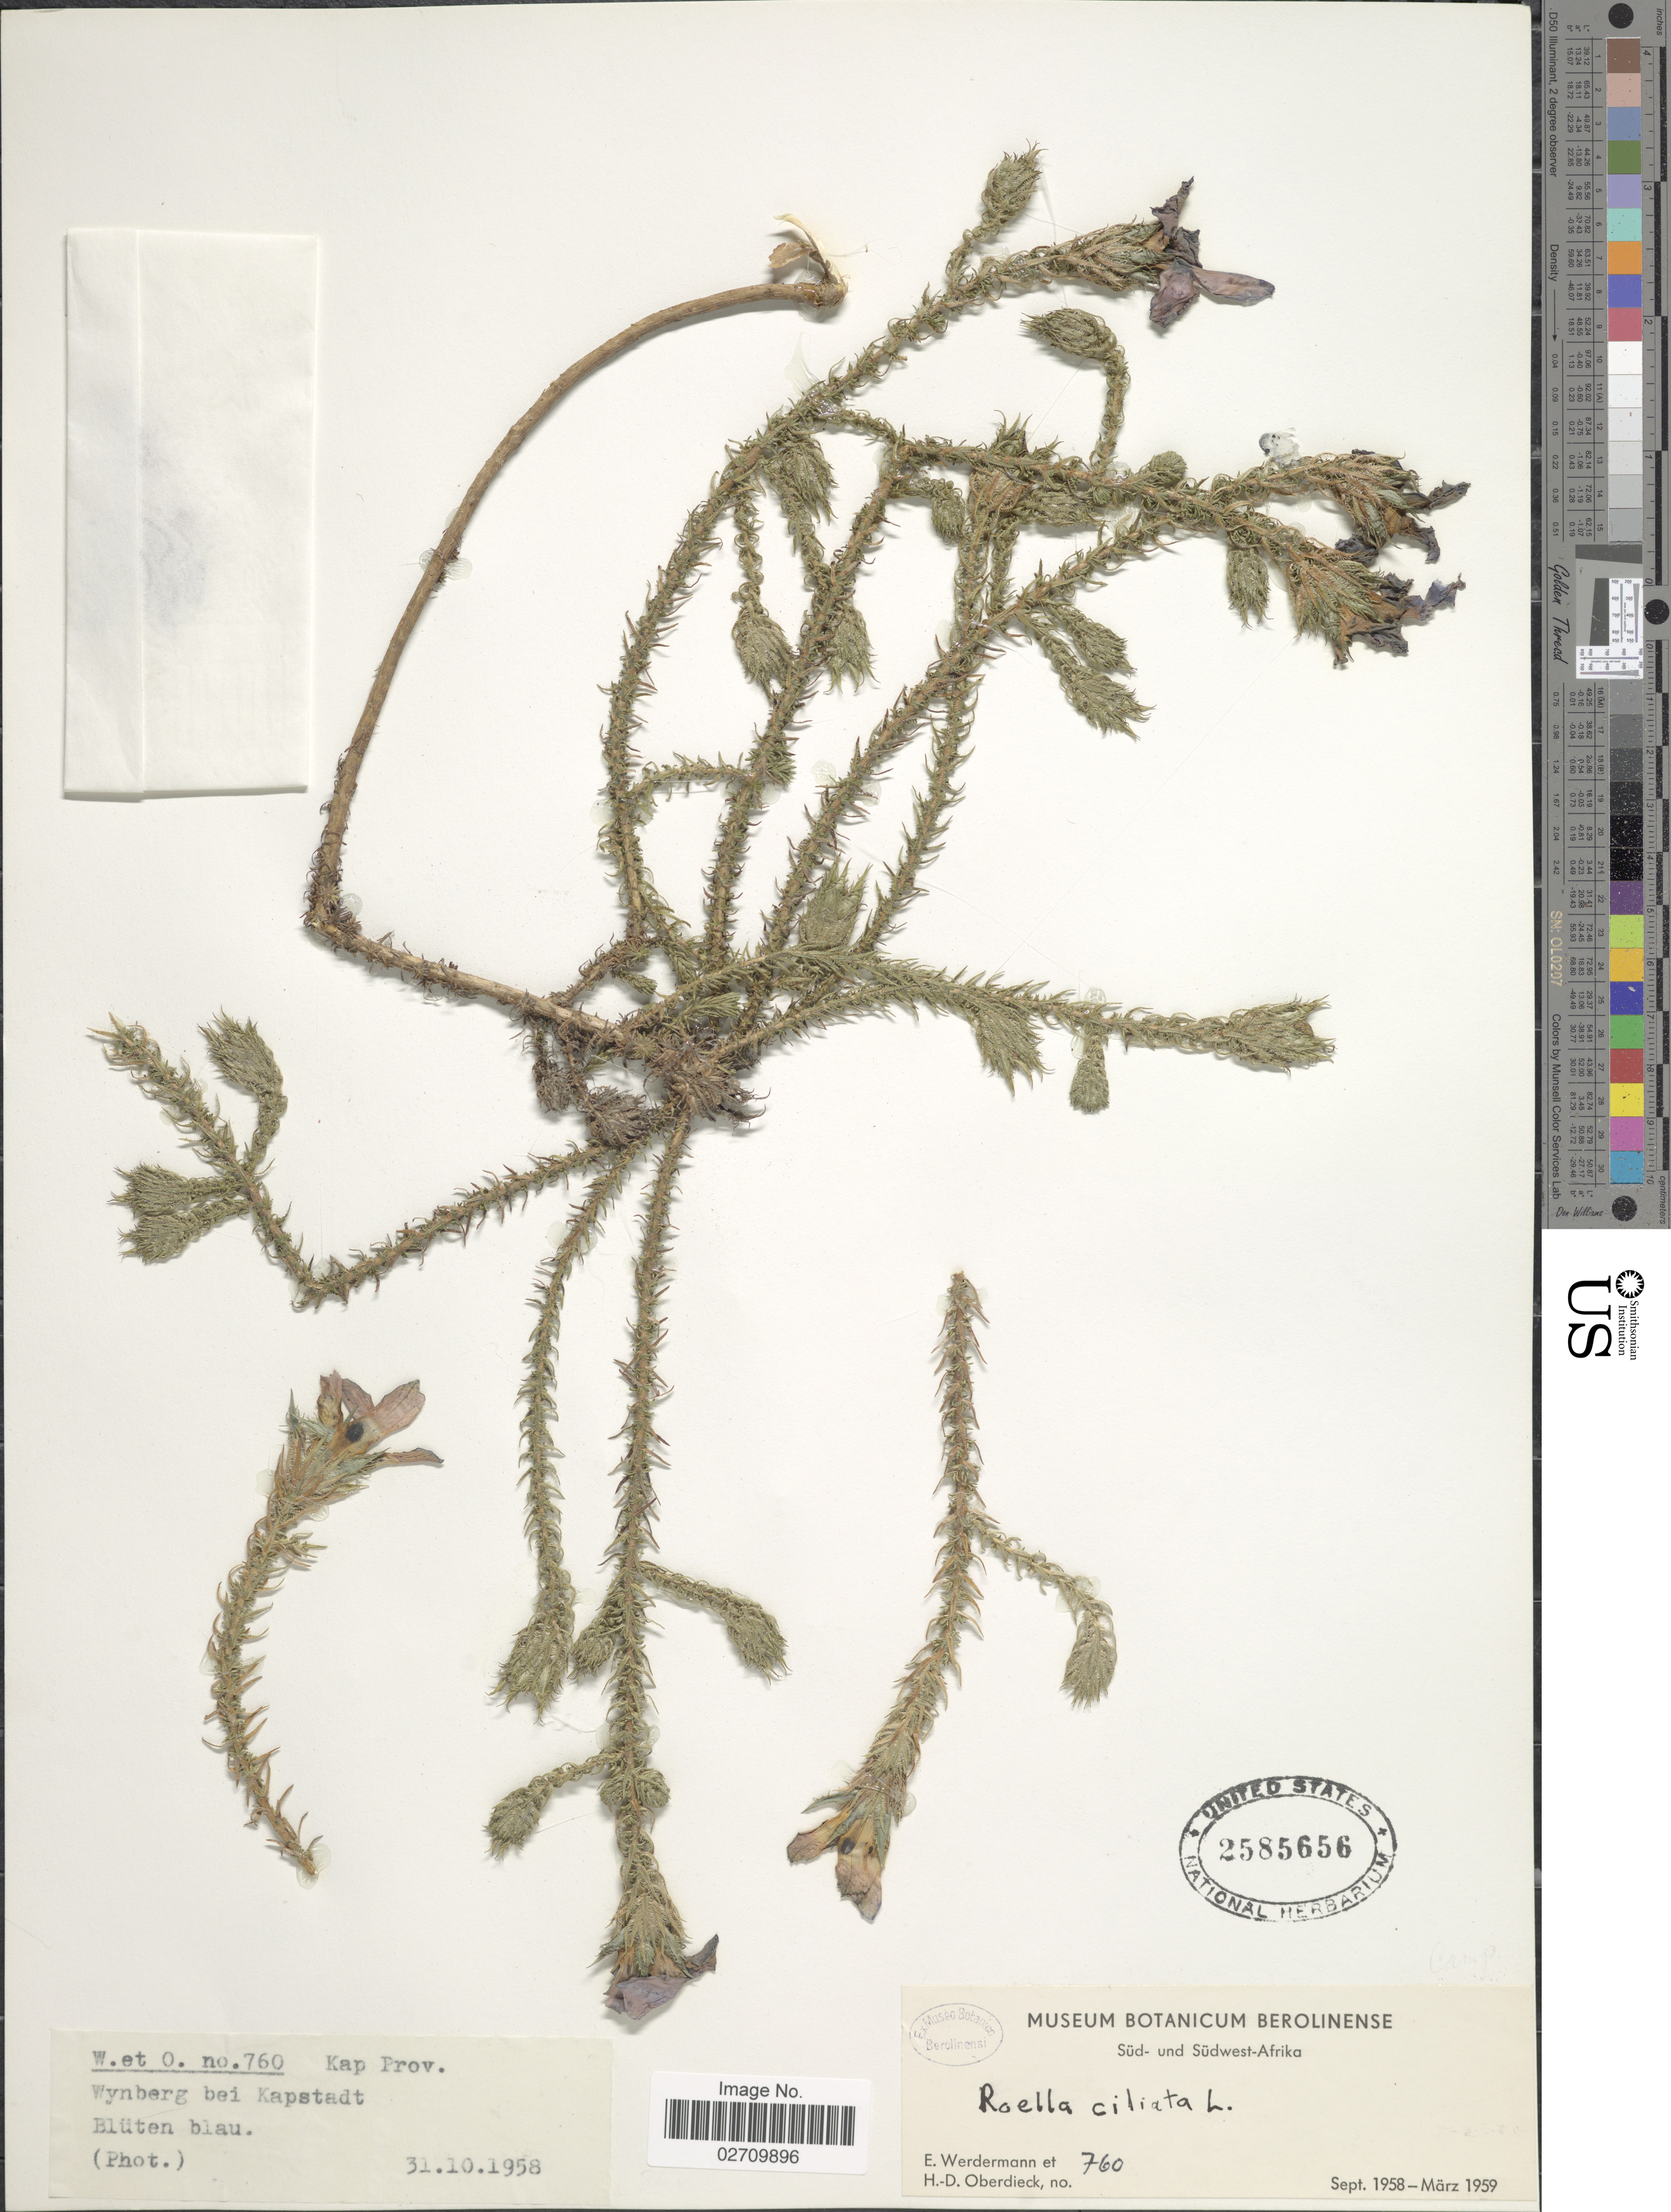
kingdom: Plantae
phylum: Tracheophyta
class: Magnoliopsida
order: Asterales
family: Campanulaceae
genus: Roella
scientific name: Roella ciliata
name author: L.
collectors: E. Werdermann & H. Oberdieck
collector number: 760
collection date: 1958-10-31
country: South Africa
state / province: Western Cape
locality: Süd- und Süswest-Afrika. Kap Prov., Wynberg bei Kapstadt.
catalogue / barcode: US 2585656